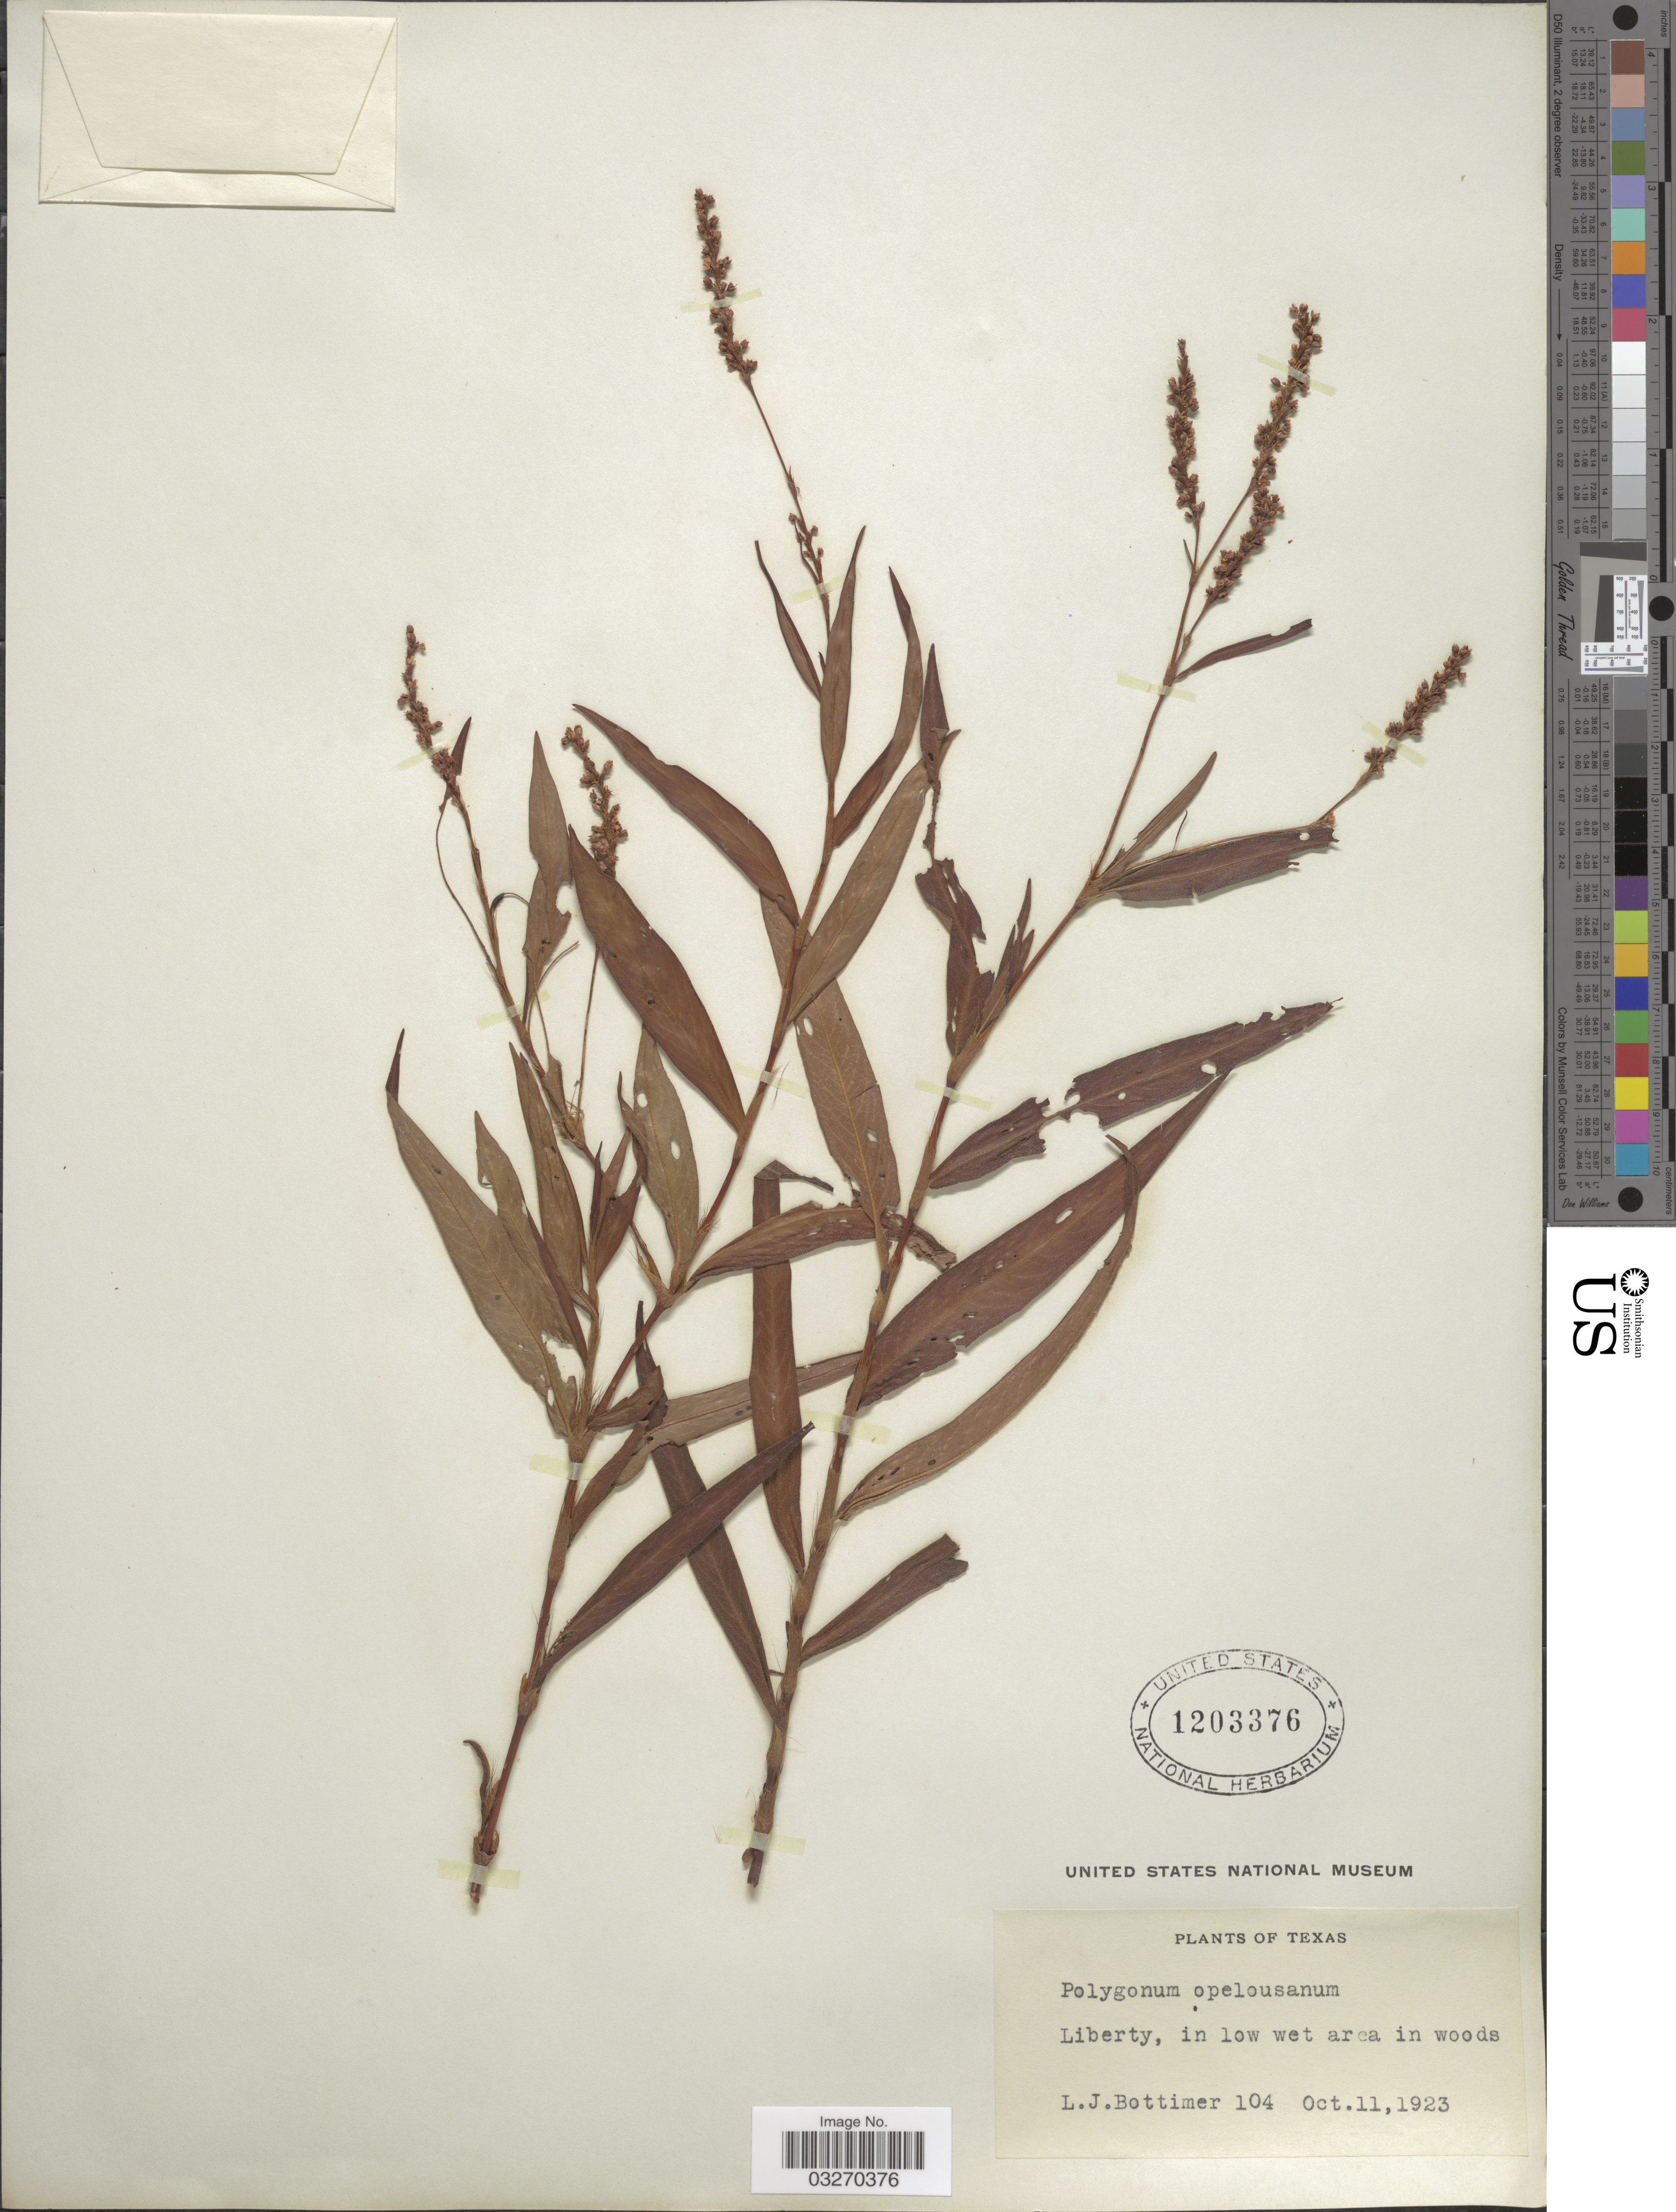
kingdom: Plantae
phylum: Tracheophyta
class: Magnoliopsida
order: Caryophyllales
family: Polygonaceae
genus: Persicaria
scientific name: Persicaria hydropiperoides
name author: (Michx.) Small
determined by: Atha, D. E.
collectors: L. Bottimer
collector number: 104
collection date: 1923-10-11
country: United States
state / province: Texas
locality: Liberty, in low wet area in woods.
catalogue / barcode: US 1203376